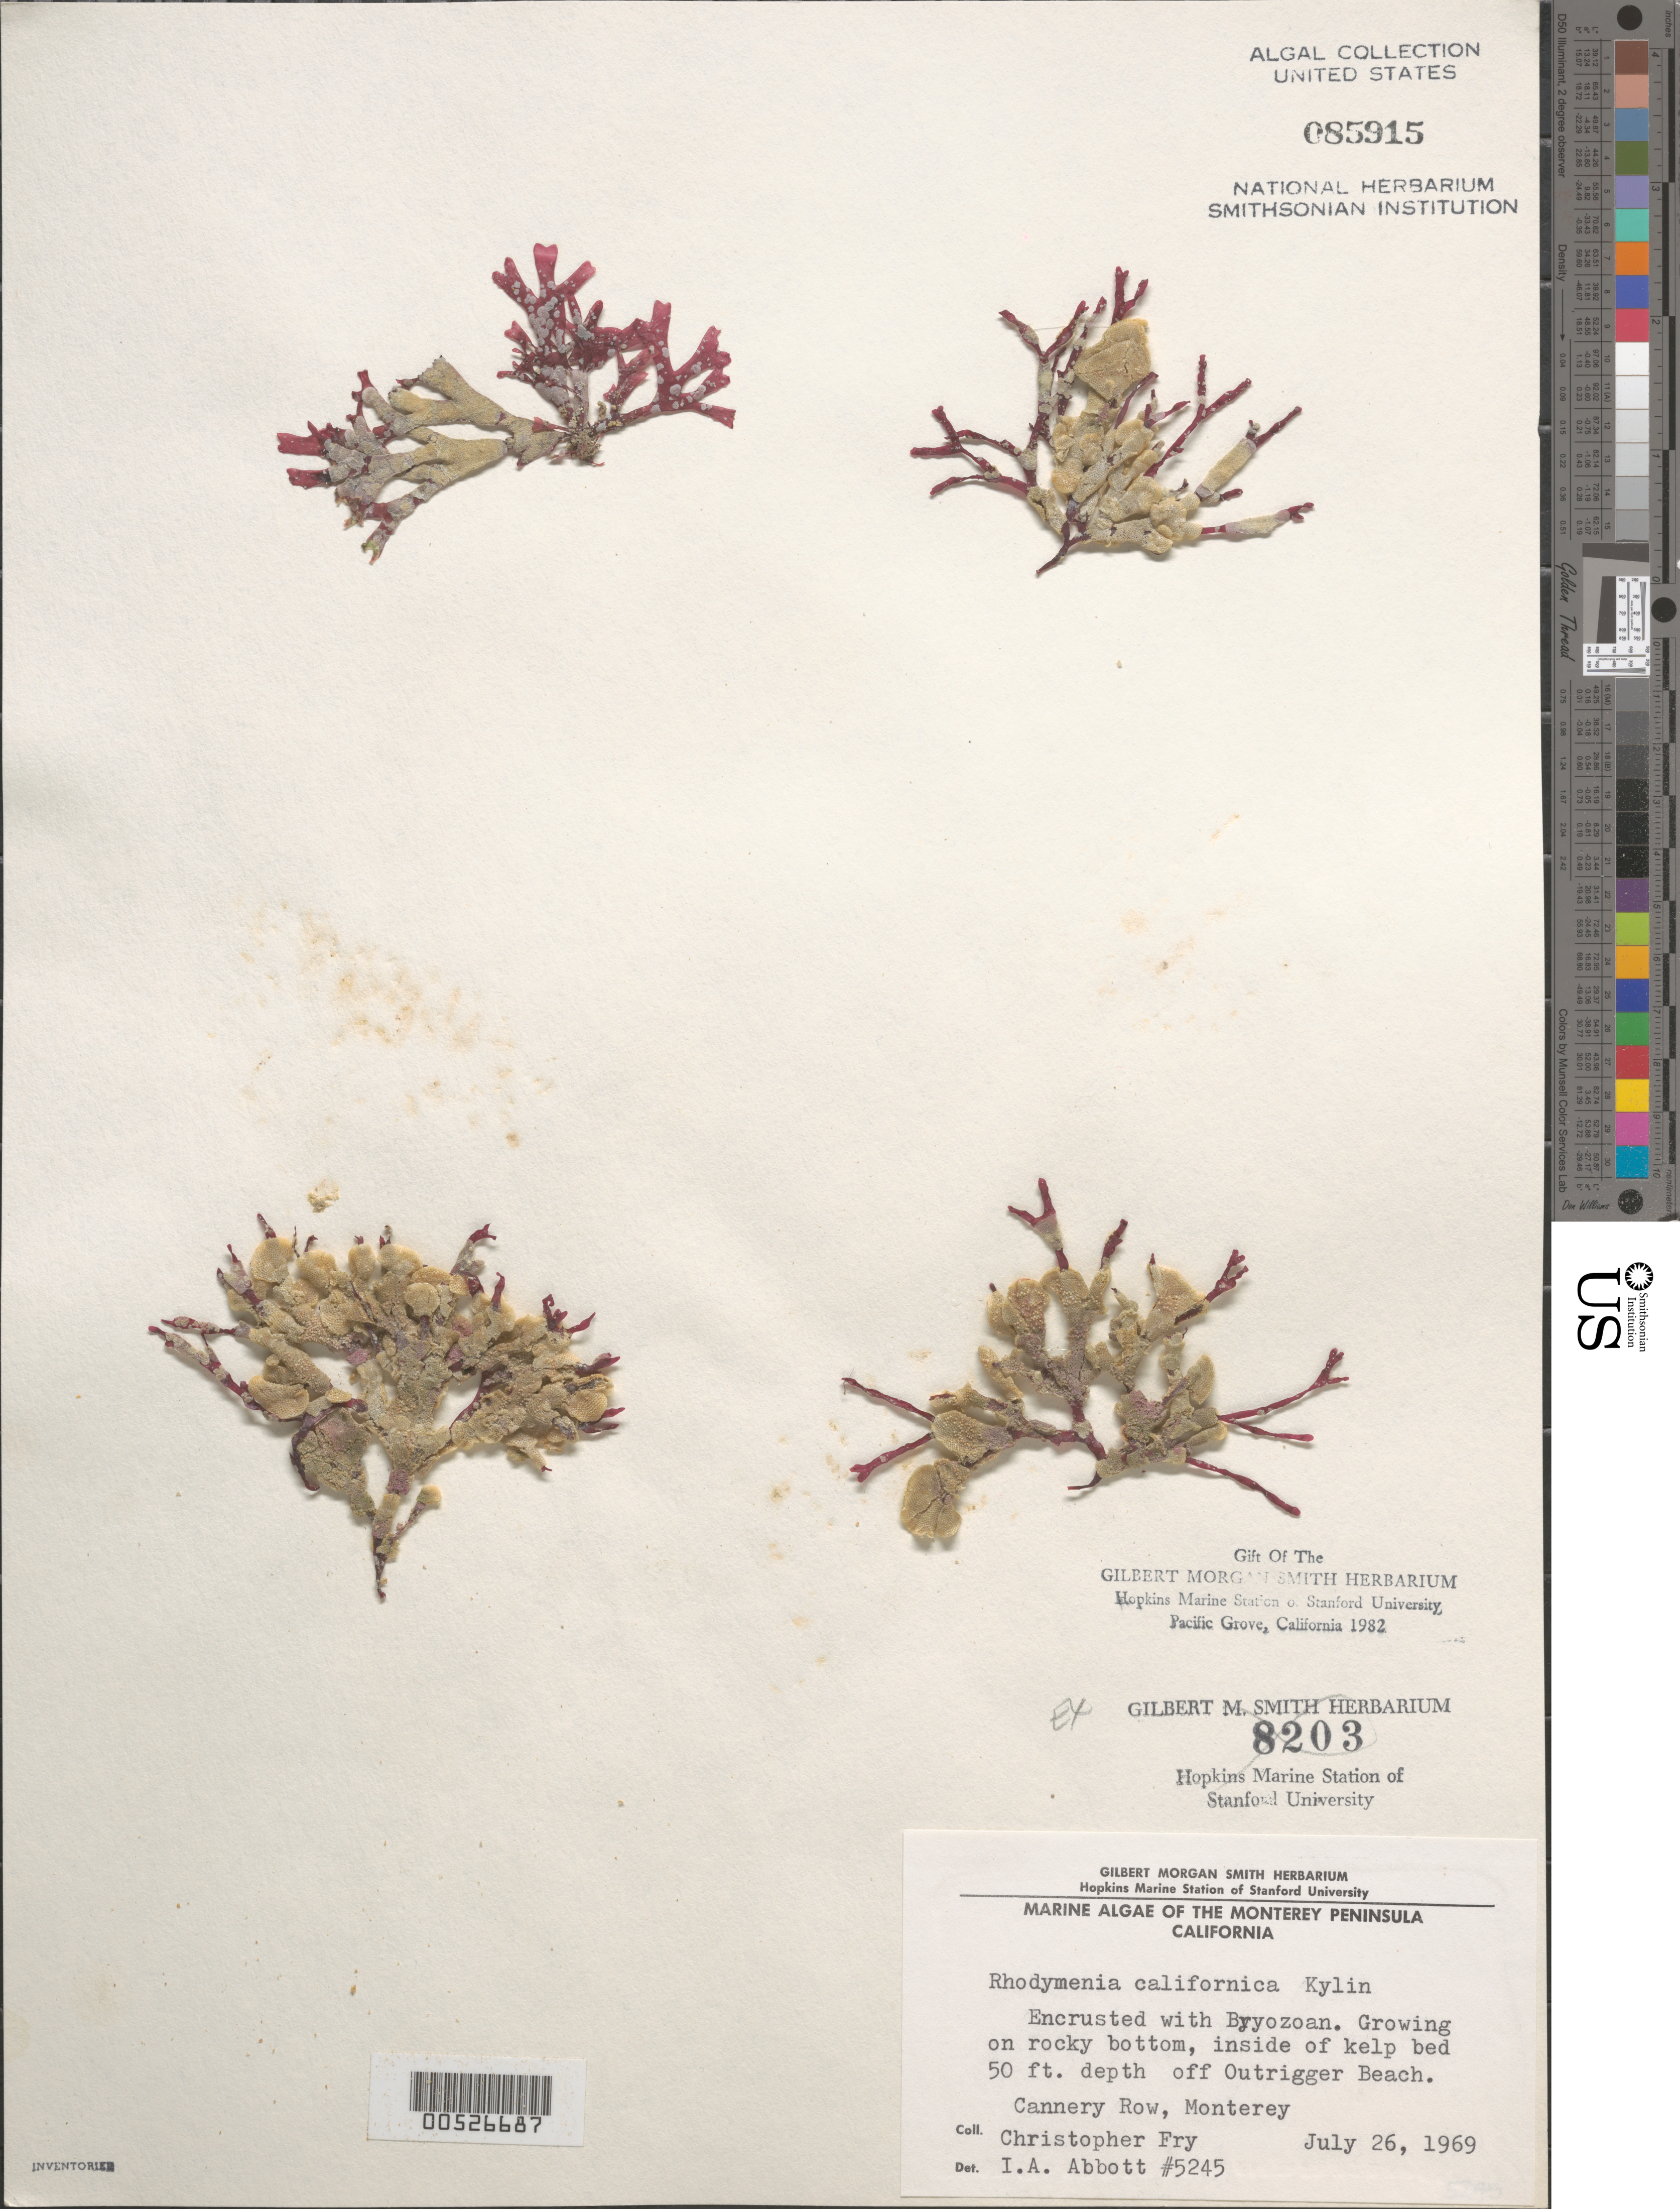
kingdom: Plantae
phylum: Rhodophyta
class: Florideophyceae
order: Rhodymeniales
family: Rhodymeniaceae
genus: Rhodymenia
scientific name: Rhodymenia californica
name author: Kylin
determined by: Abbott, Isabella A.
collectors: C. Fry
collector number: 5245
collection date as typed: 26 Jul 1969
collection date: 1969-07-26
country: United States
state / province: California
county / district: Monterey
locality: Cannery Row, off Outrigger Beach, Monterey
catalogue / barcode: US 85915